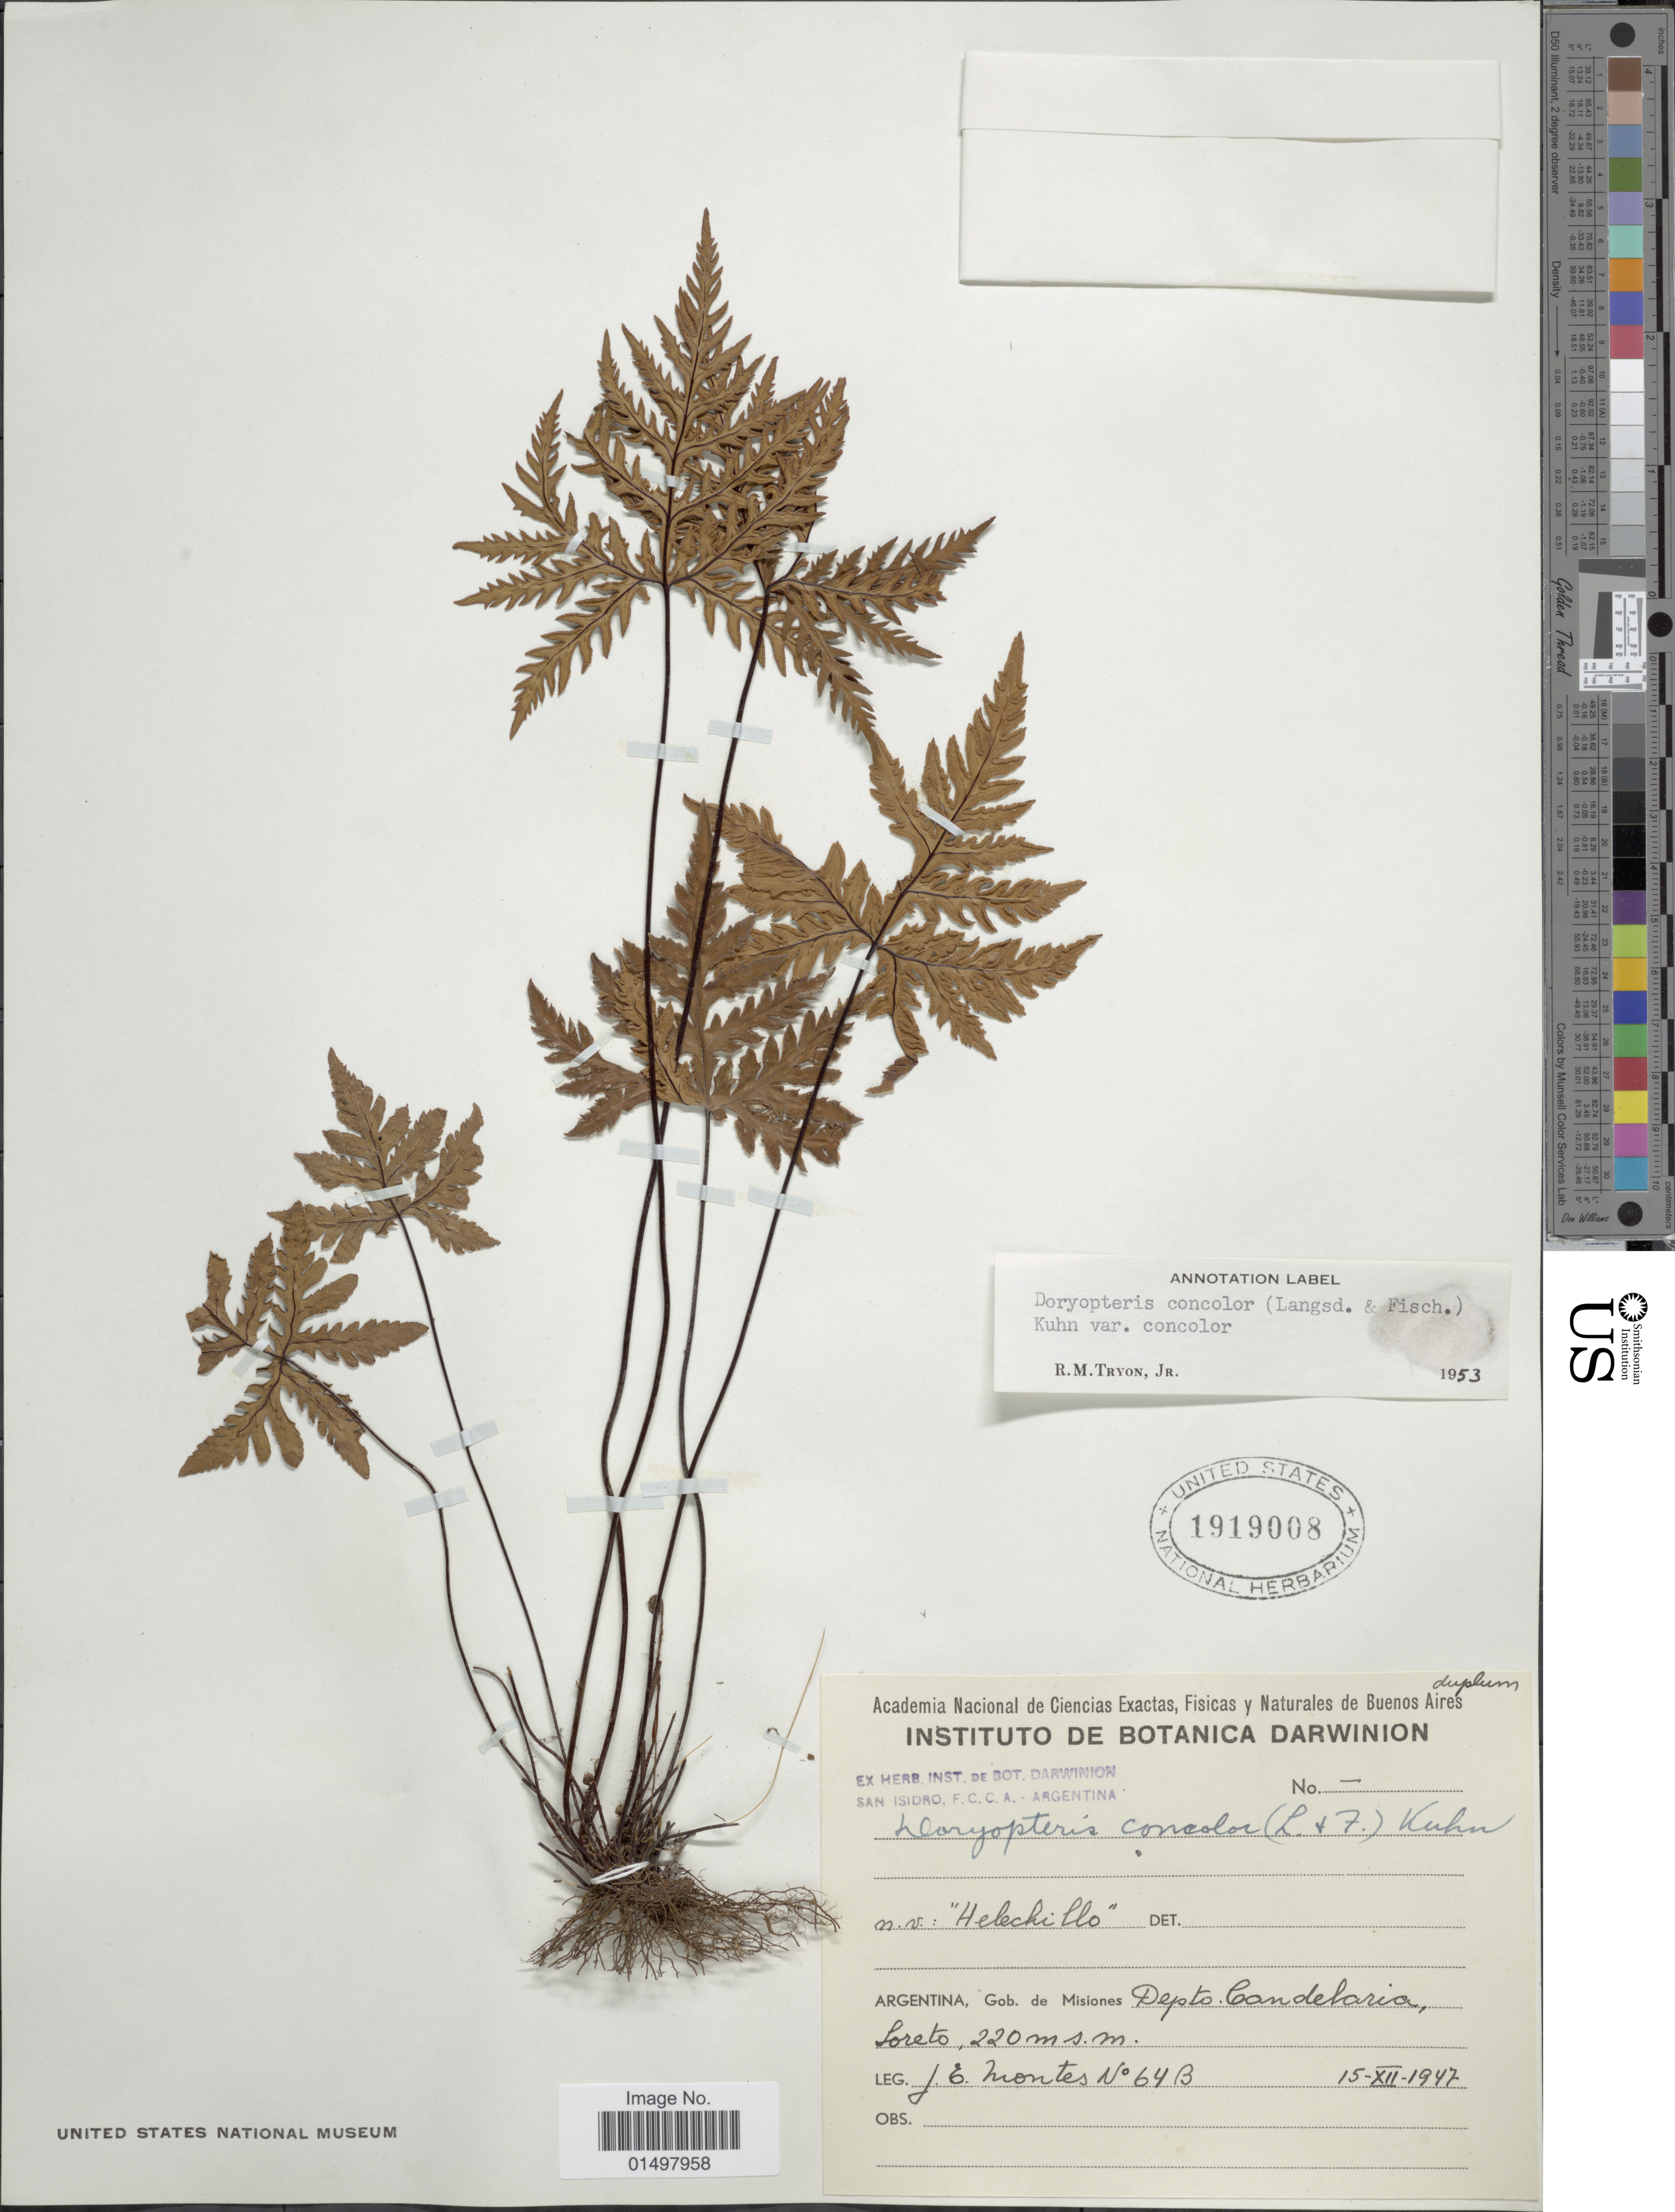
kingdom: Plantae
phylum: Tracheophyta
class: Polypodiopsida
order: Polypodiales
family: Pteridaceae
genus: Doryopteris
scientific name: Doryopteris concolor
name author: (Langsd. & Fisch.) Kuhn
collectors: J. E. Montes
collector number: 64B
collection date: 1957-12-15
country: Argentina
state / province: Misiones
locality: Argentina, Gob. de Misiones. Depto. Candelaria, Loreto.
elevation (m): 220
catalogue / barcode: US 1919008